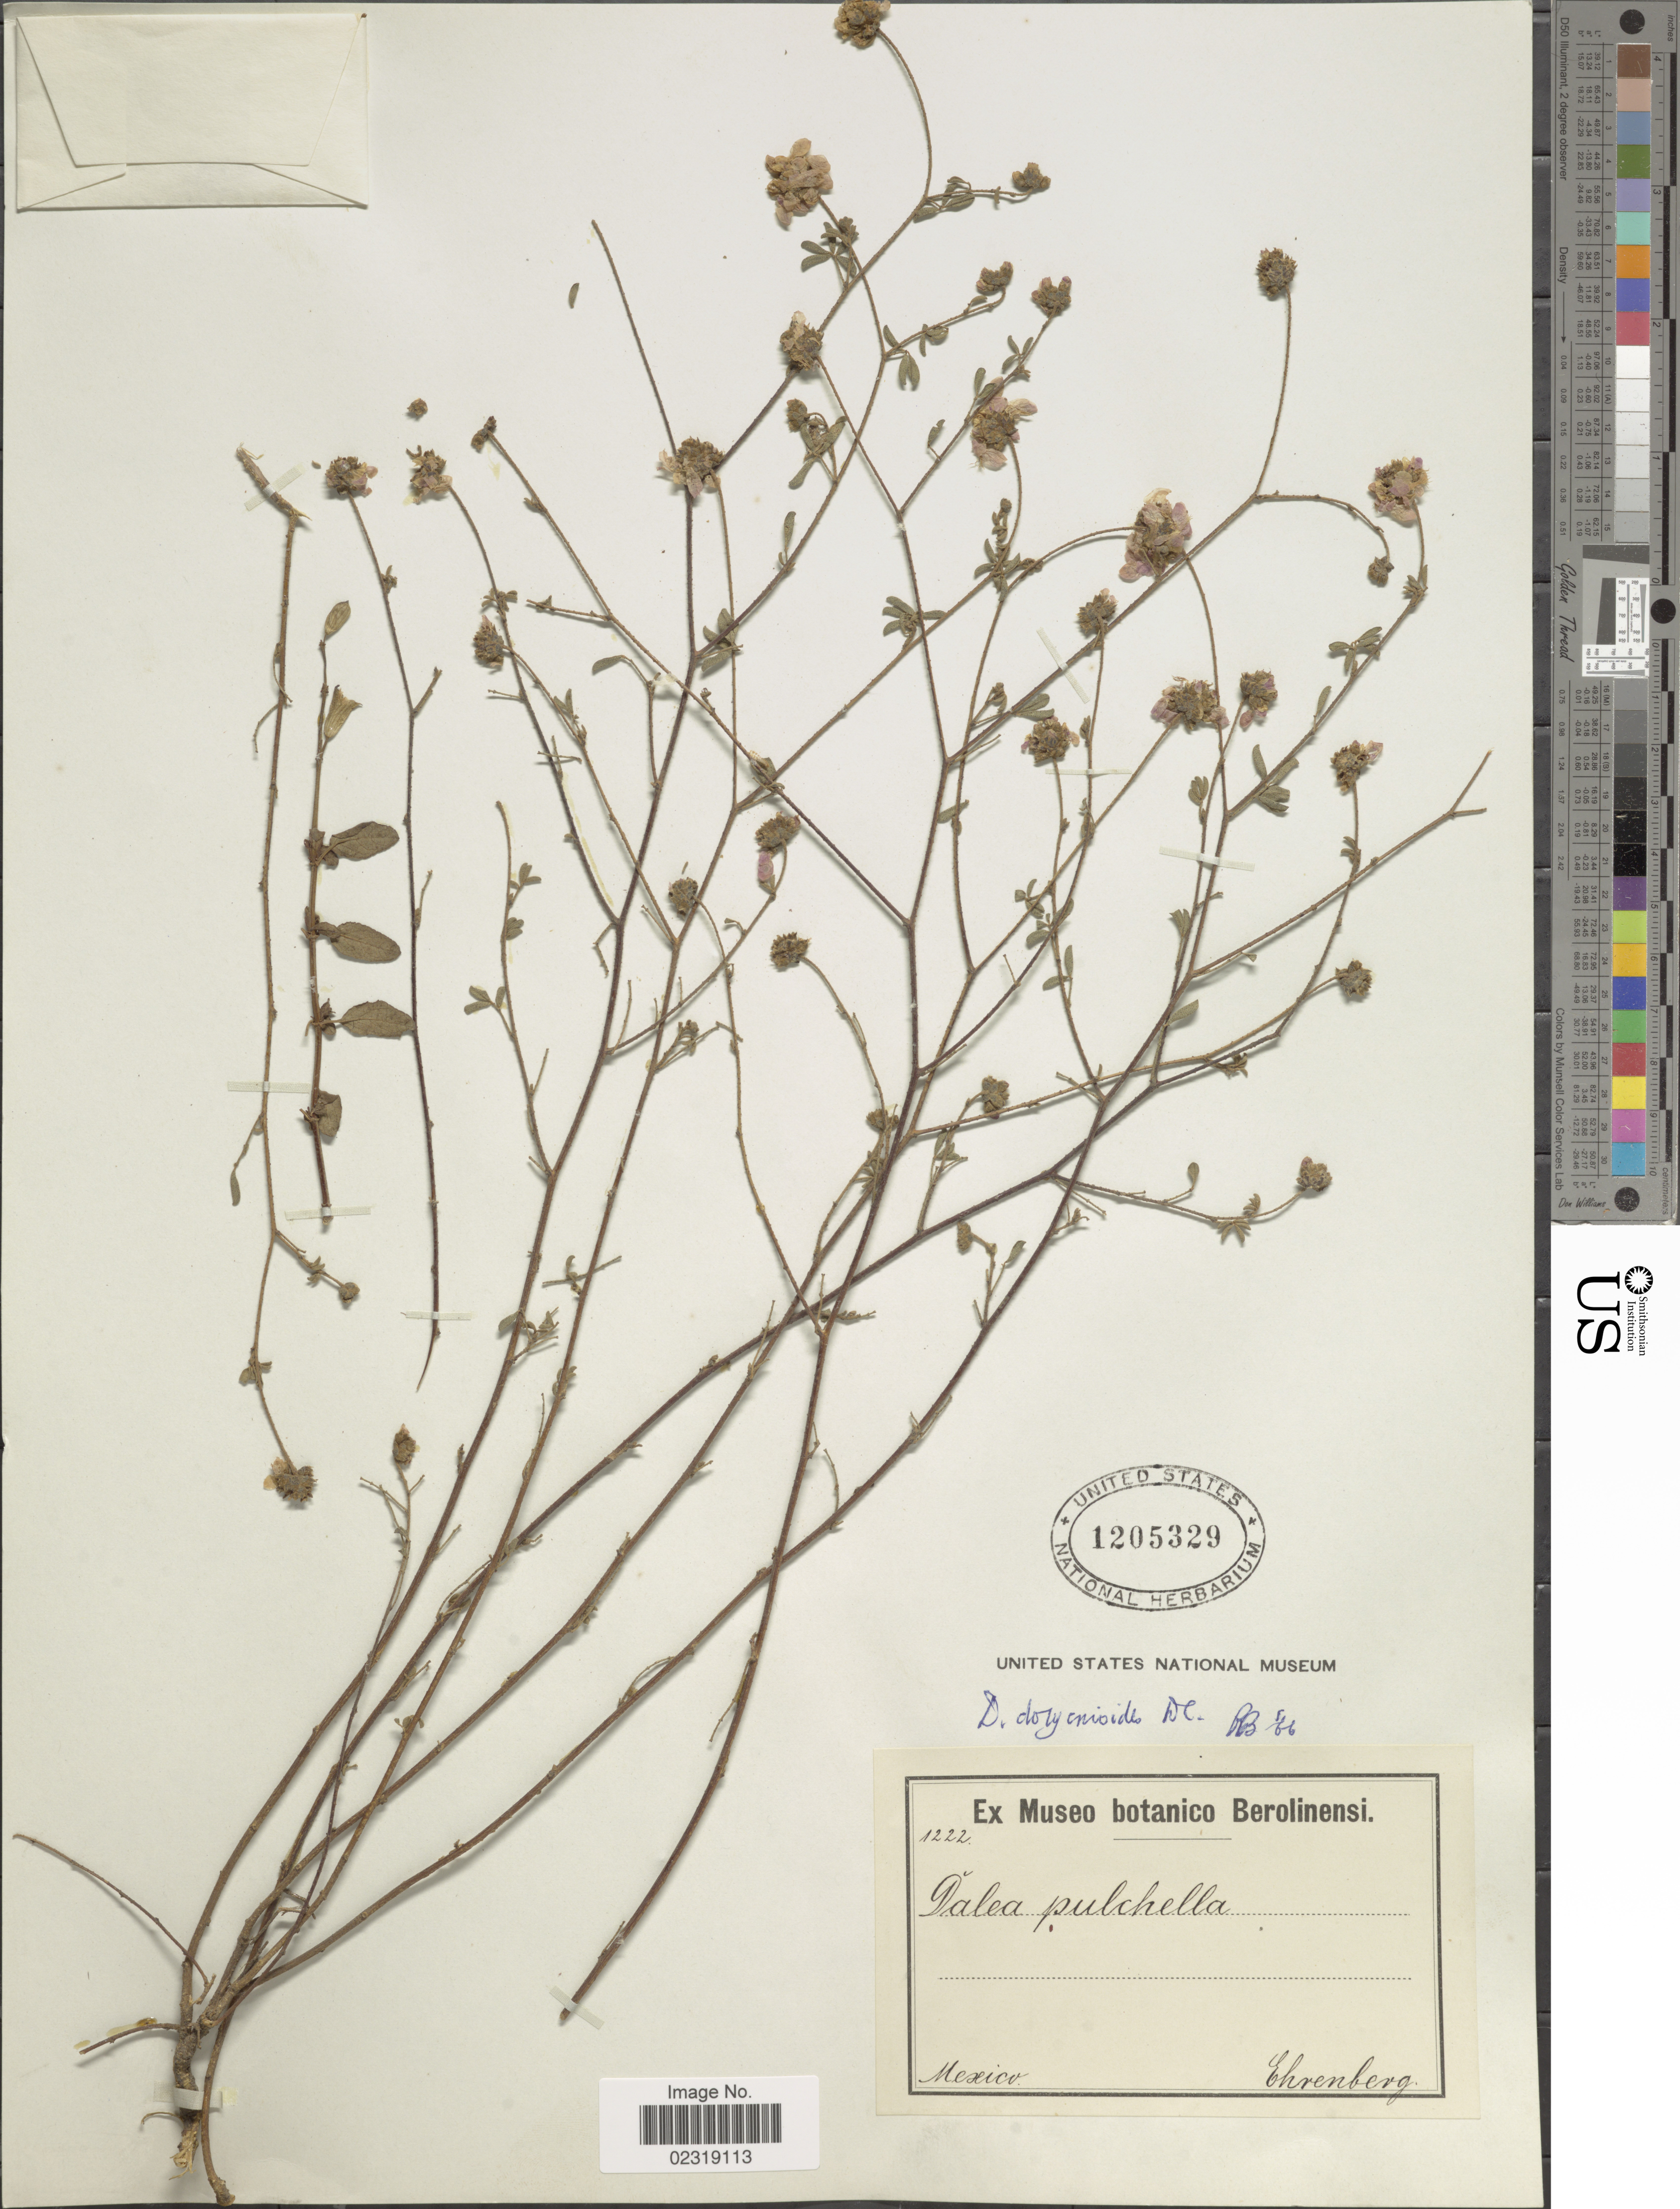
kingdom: Plantae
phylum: Tracheophyta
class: Magnoliopsida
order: Fabales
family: Fabaceae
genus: Dalea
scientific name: Dalea dorycnioides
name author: DC.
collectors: Ehrenberg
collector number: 1222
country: Mexico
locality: Mexico.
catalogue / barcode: US 1205329